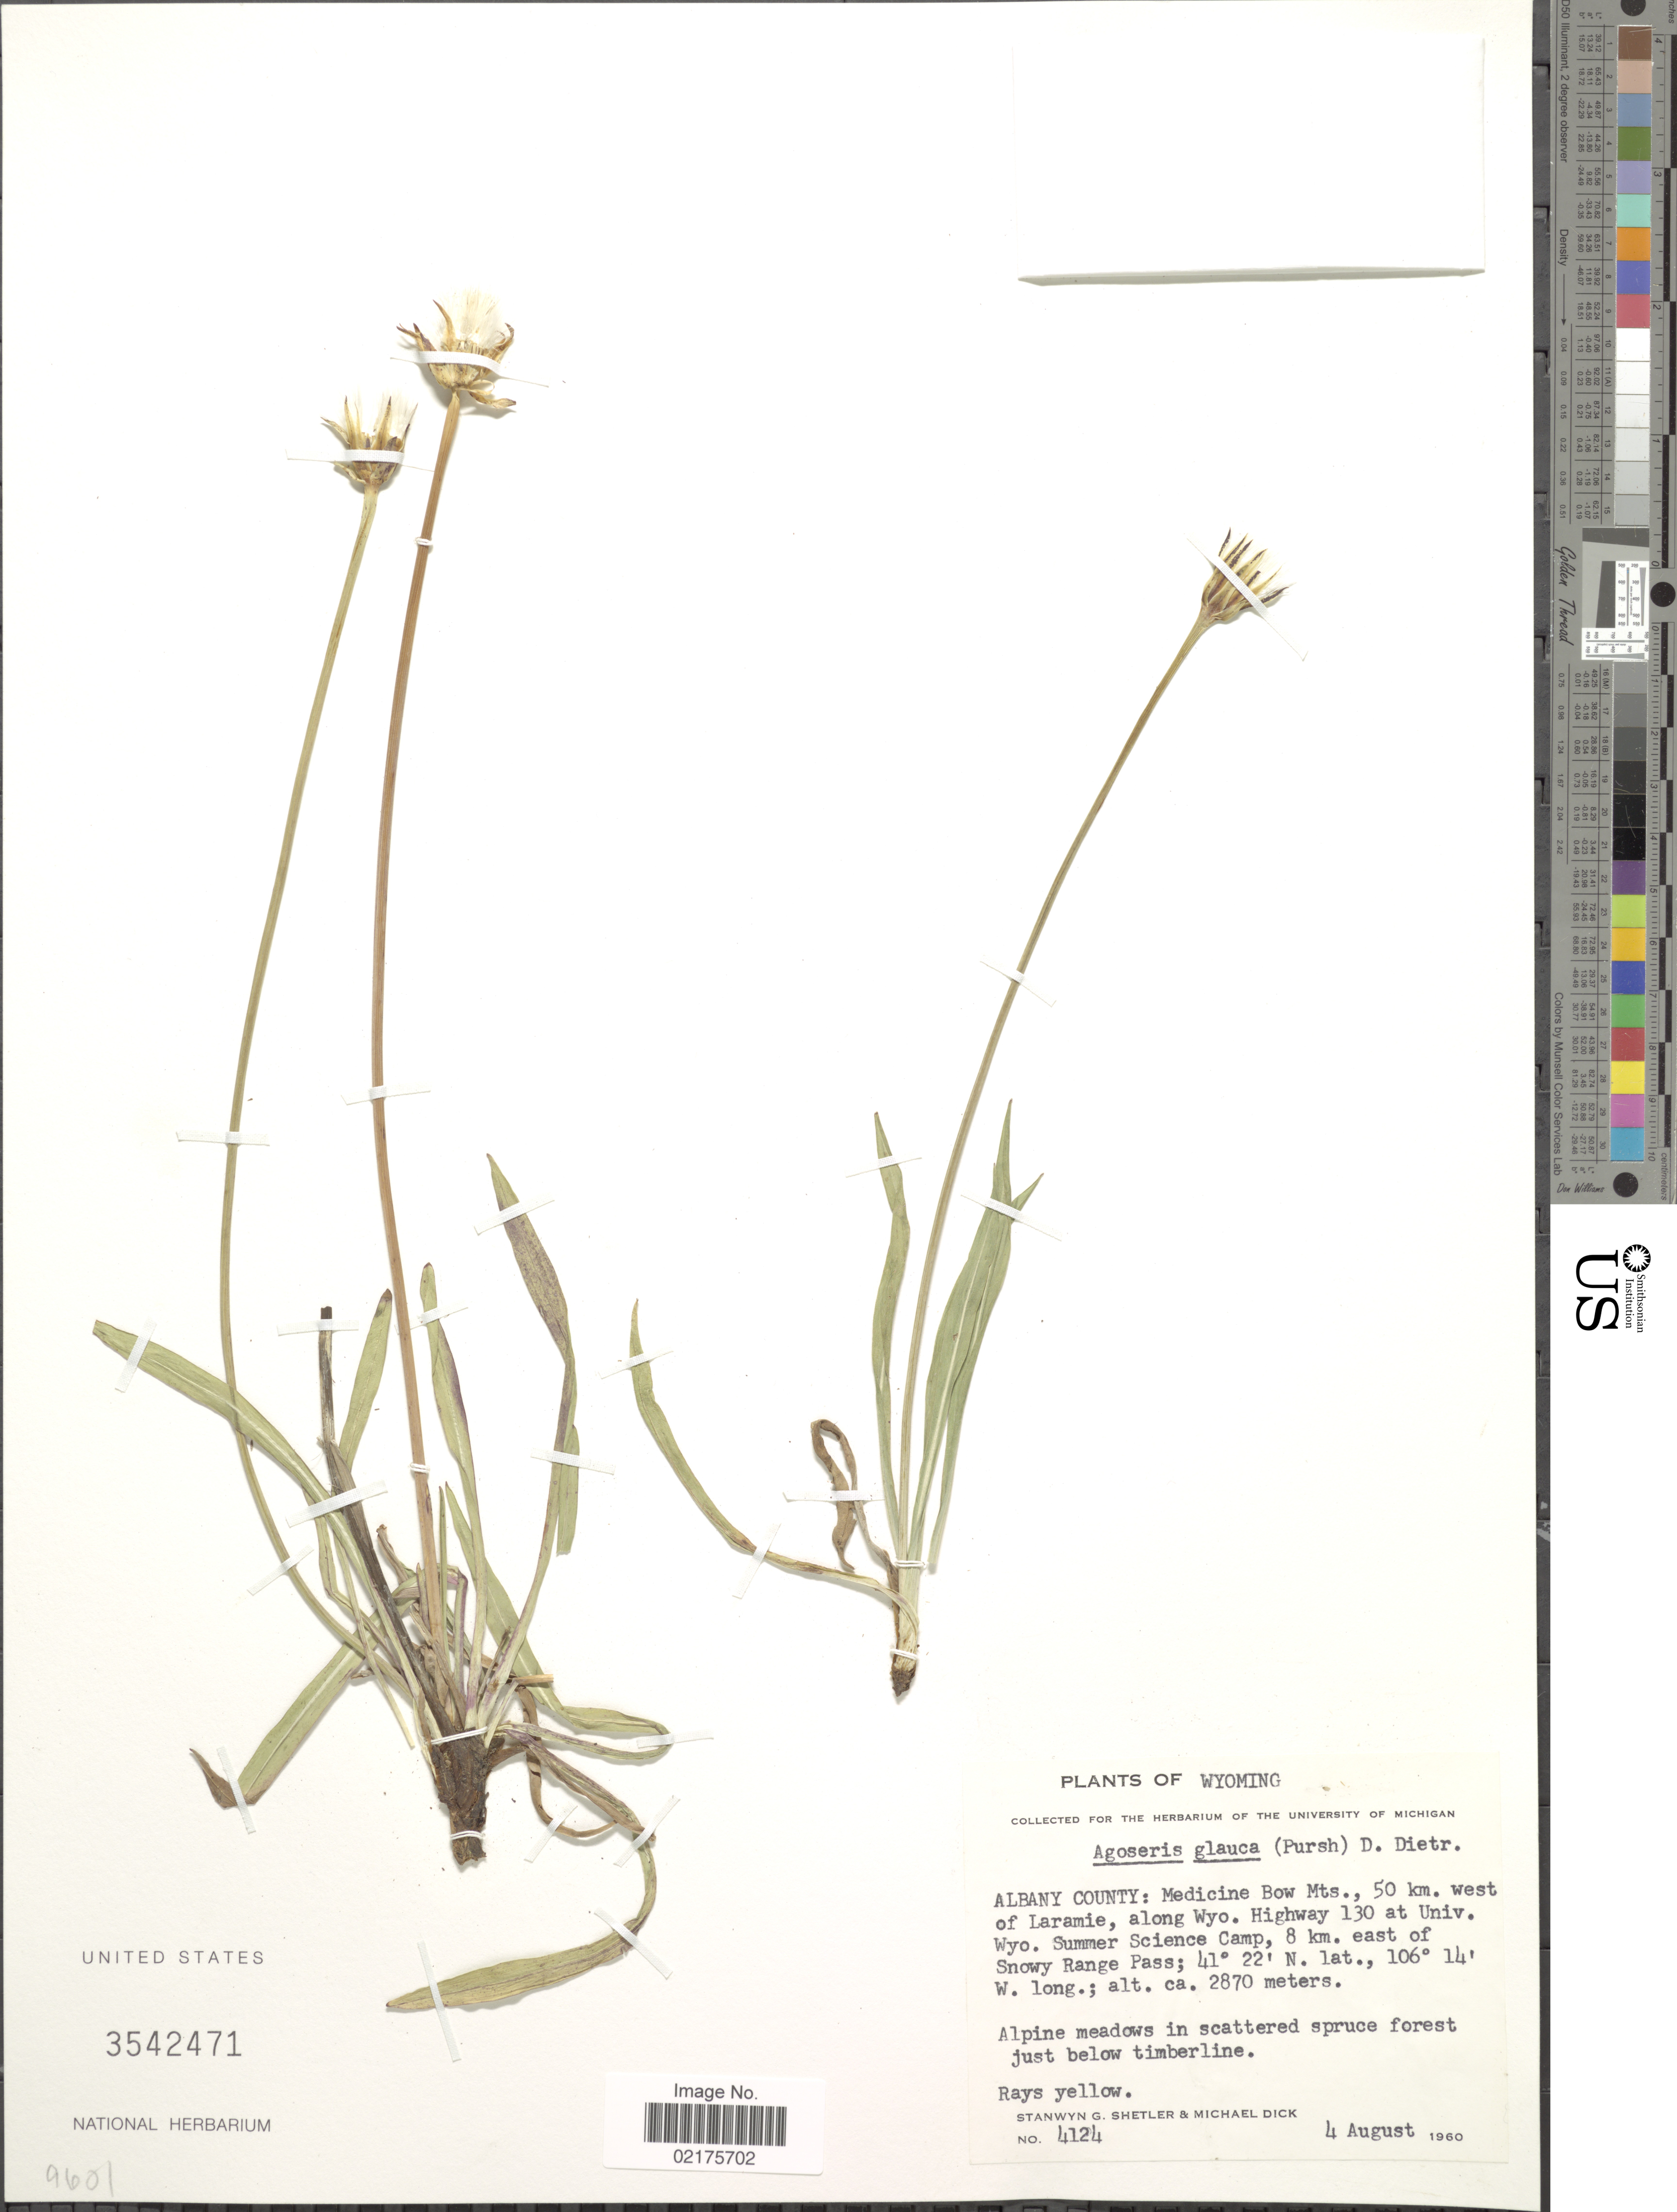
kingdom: Plantae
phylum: Tracheophyta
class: Magnoliopsida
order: Asterales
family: Asteraceae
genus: Agoseris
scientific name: Agoseris glauca var. glauca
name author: (Pursh) Raf.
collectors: S. Shetler & M. Dick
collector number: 4124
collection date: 1960-08-04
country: United States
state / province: Wyoming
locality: Albany County: Medicine Bow Mts., 50 km. west of Laramie, along Wyo. Highway 130 at Univ. Wyo. Summer Science Camp, 8 km. east of Snowy Range Pass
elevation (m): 2870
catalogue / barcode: US 3542471